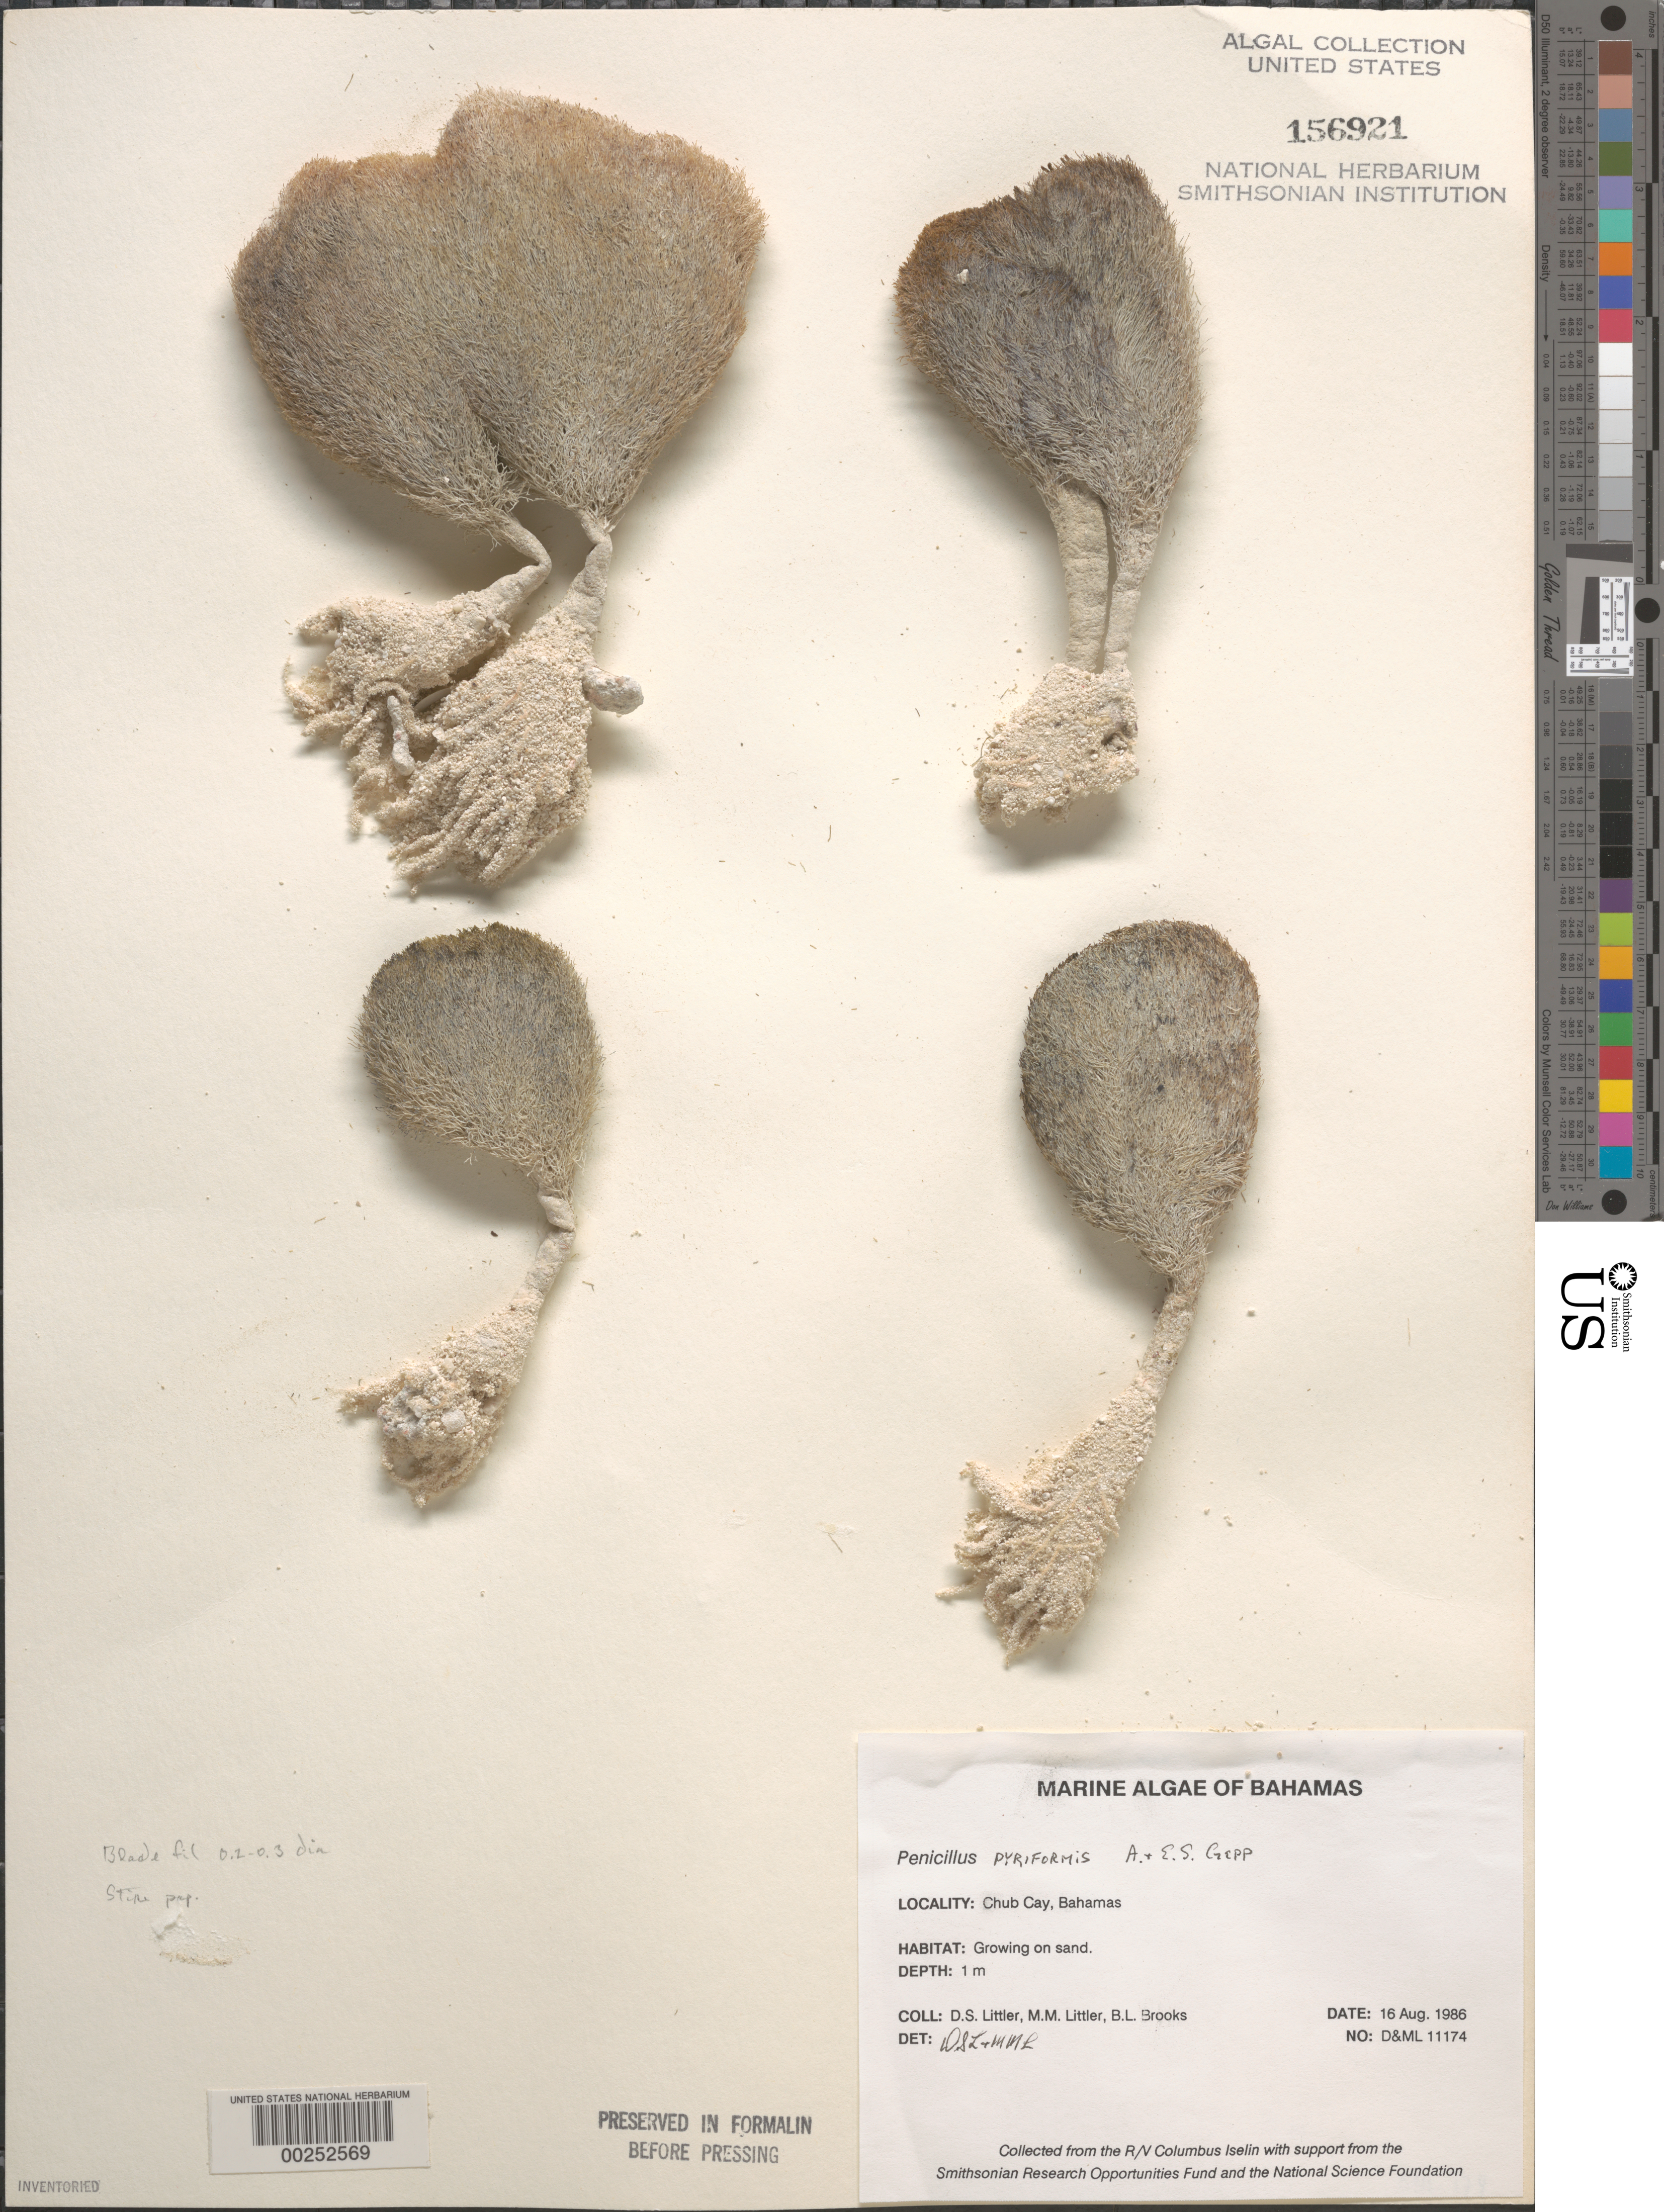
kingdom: Plantae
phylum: Chlorophyta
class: Ulvophyceae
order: Bryopsidales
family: Udoteaceae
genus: Penicillus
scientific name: Penicillus pyriformis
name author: A. Gepp & E. Gepp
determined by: Littler, D. S.; Littler, M. M.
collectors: D. S. Littler, M. M. Littler & B. Brooks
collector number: D&ML 11174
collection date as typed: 16 Aug 1986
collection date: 1986-08-16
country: Bahamas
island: Chub Cay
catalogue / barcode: US 156921